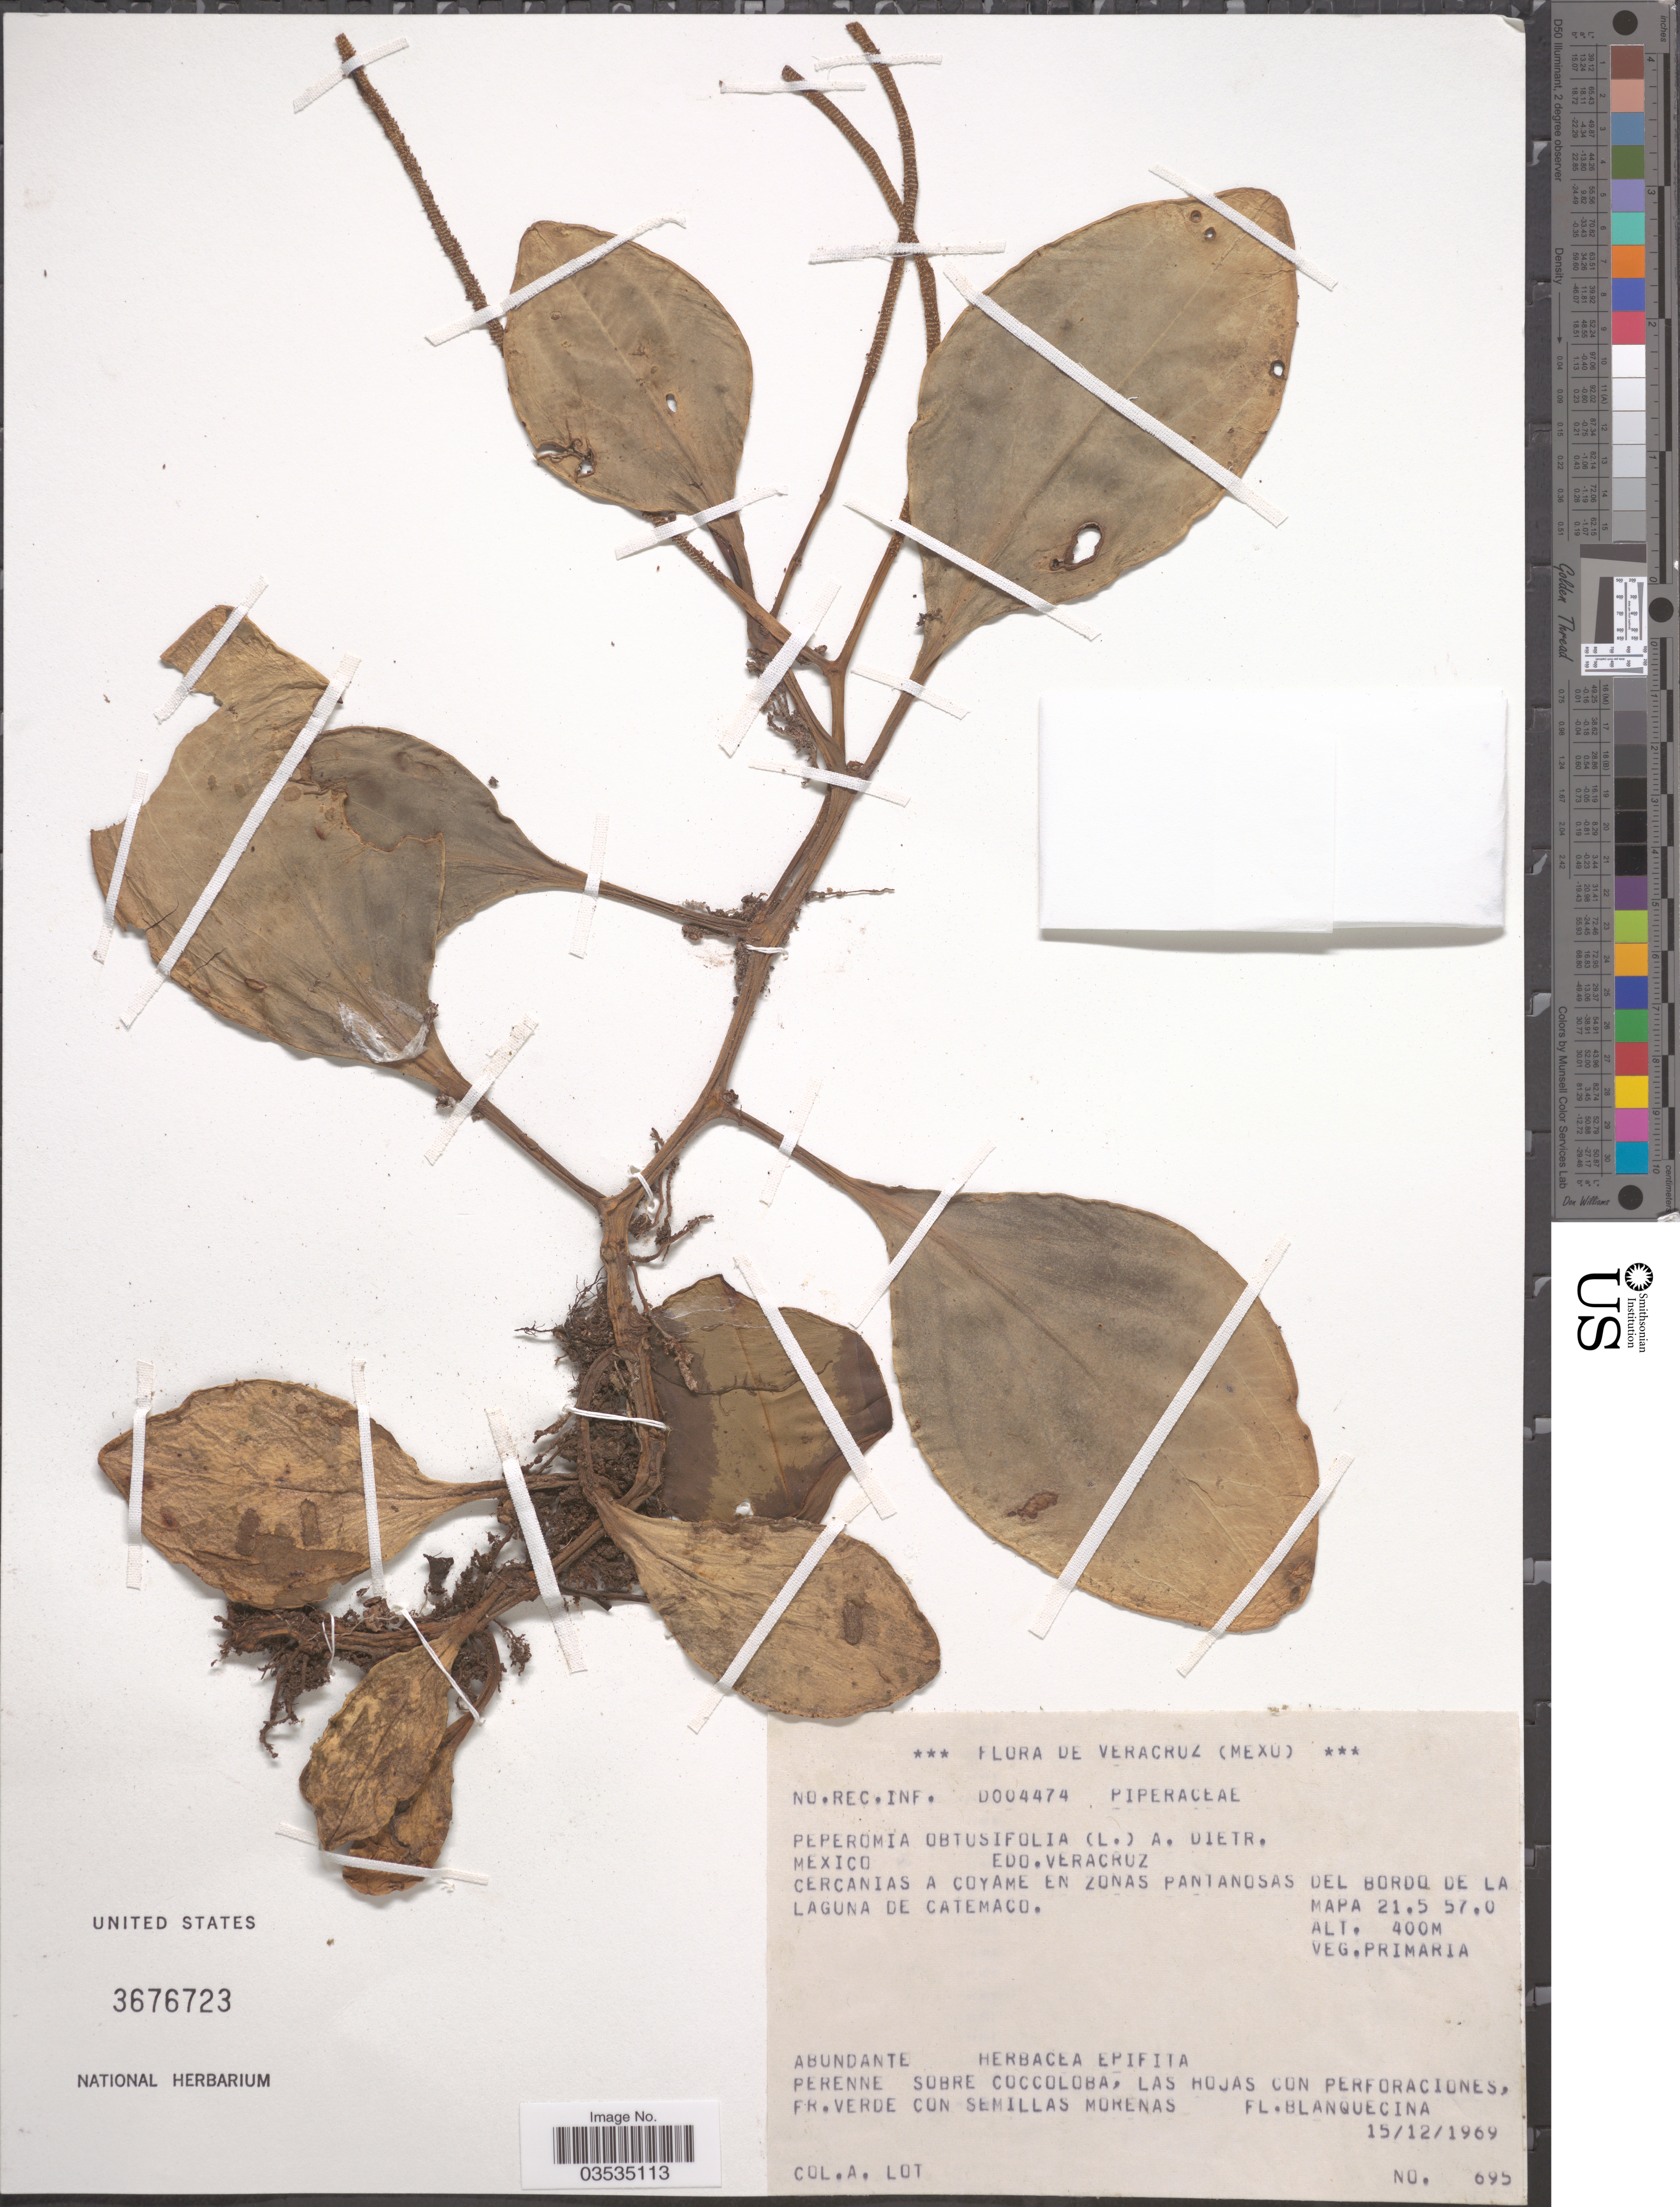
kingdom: Plantae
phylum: Tracheophyta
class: Magnoliopsida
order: Piperales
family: Piperaceae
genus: Peperomia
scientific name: Peperomia obtusifolia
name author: (L.) A. Dietr.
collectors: Lot, A.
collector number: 695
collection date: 1969-12-15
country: Mexico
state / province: Veracruz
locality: Veracruz. Edo. Veracruz. Cercanias a coyame en zonas pantanosas del bordq de la laguna de Catemaco. Mapa 21.5 57.0.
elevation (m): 400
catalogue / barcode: US 3676723